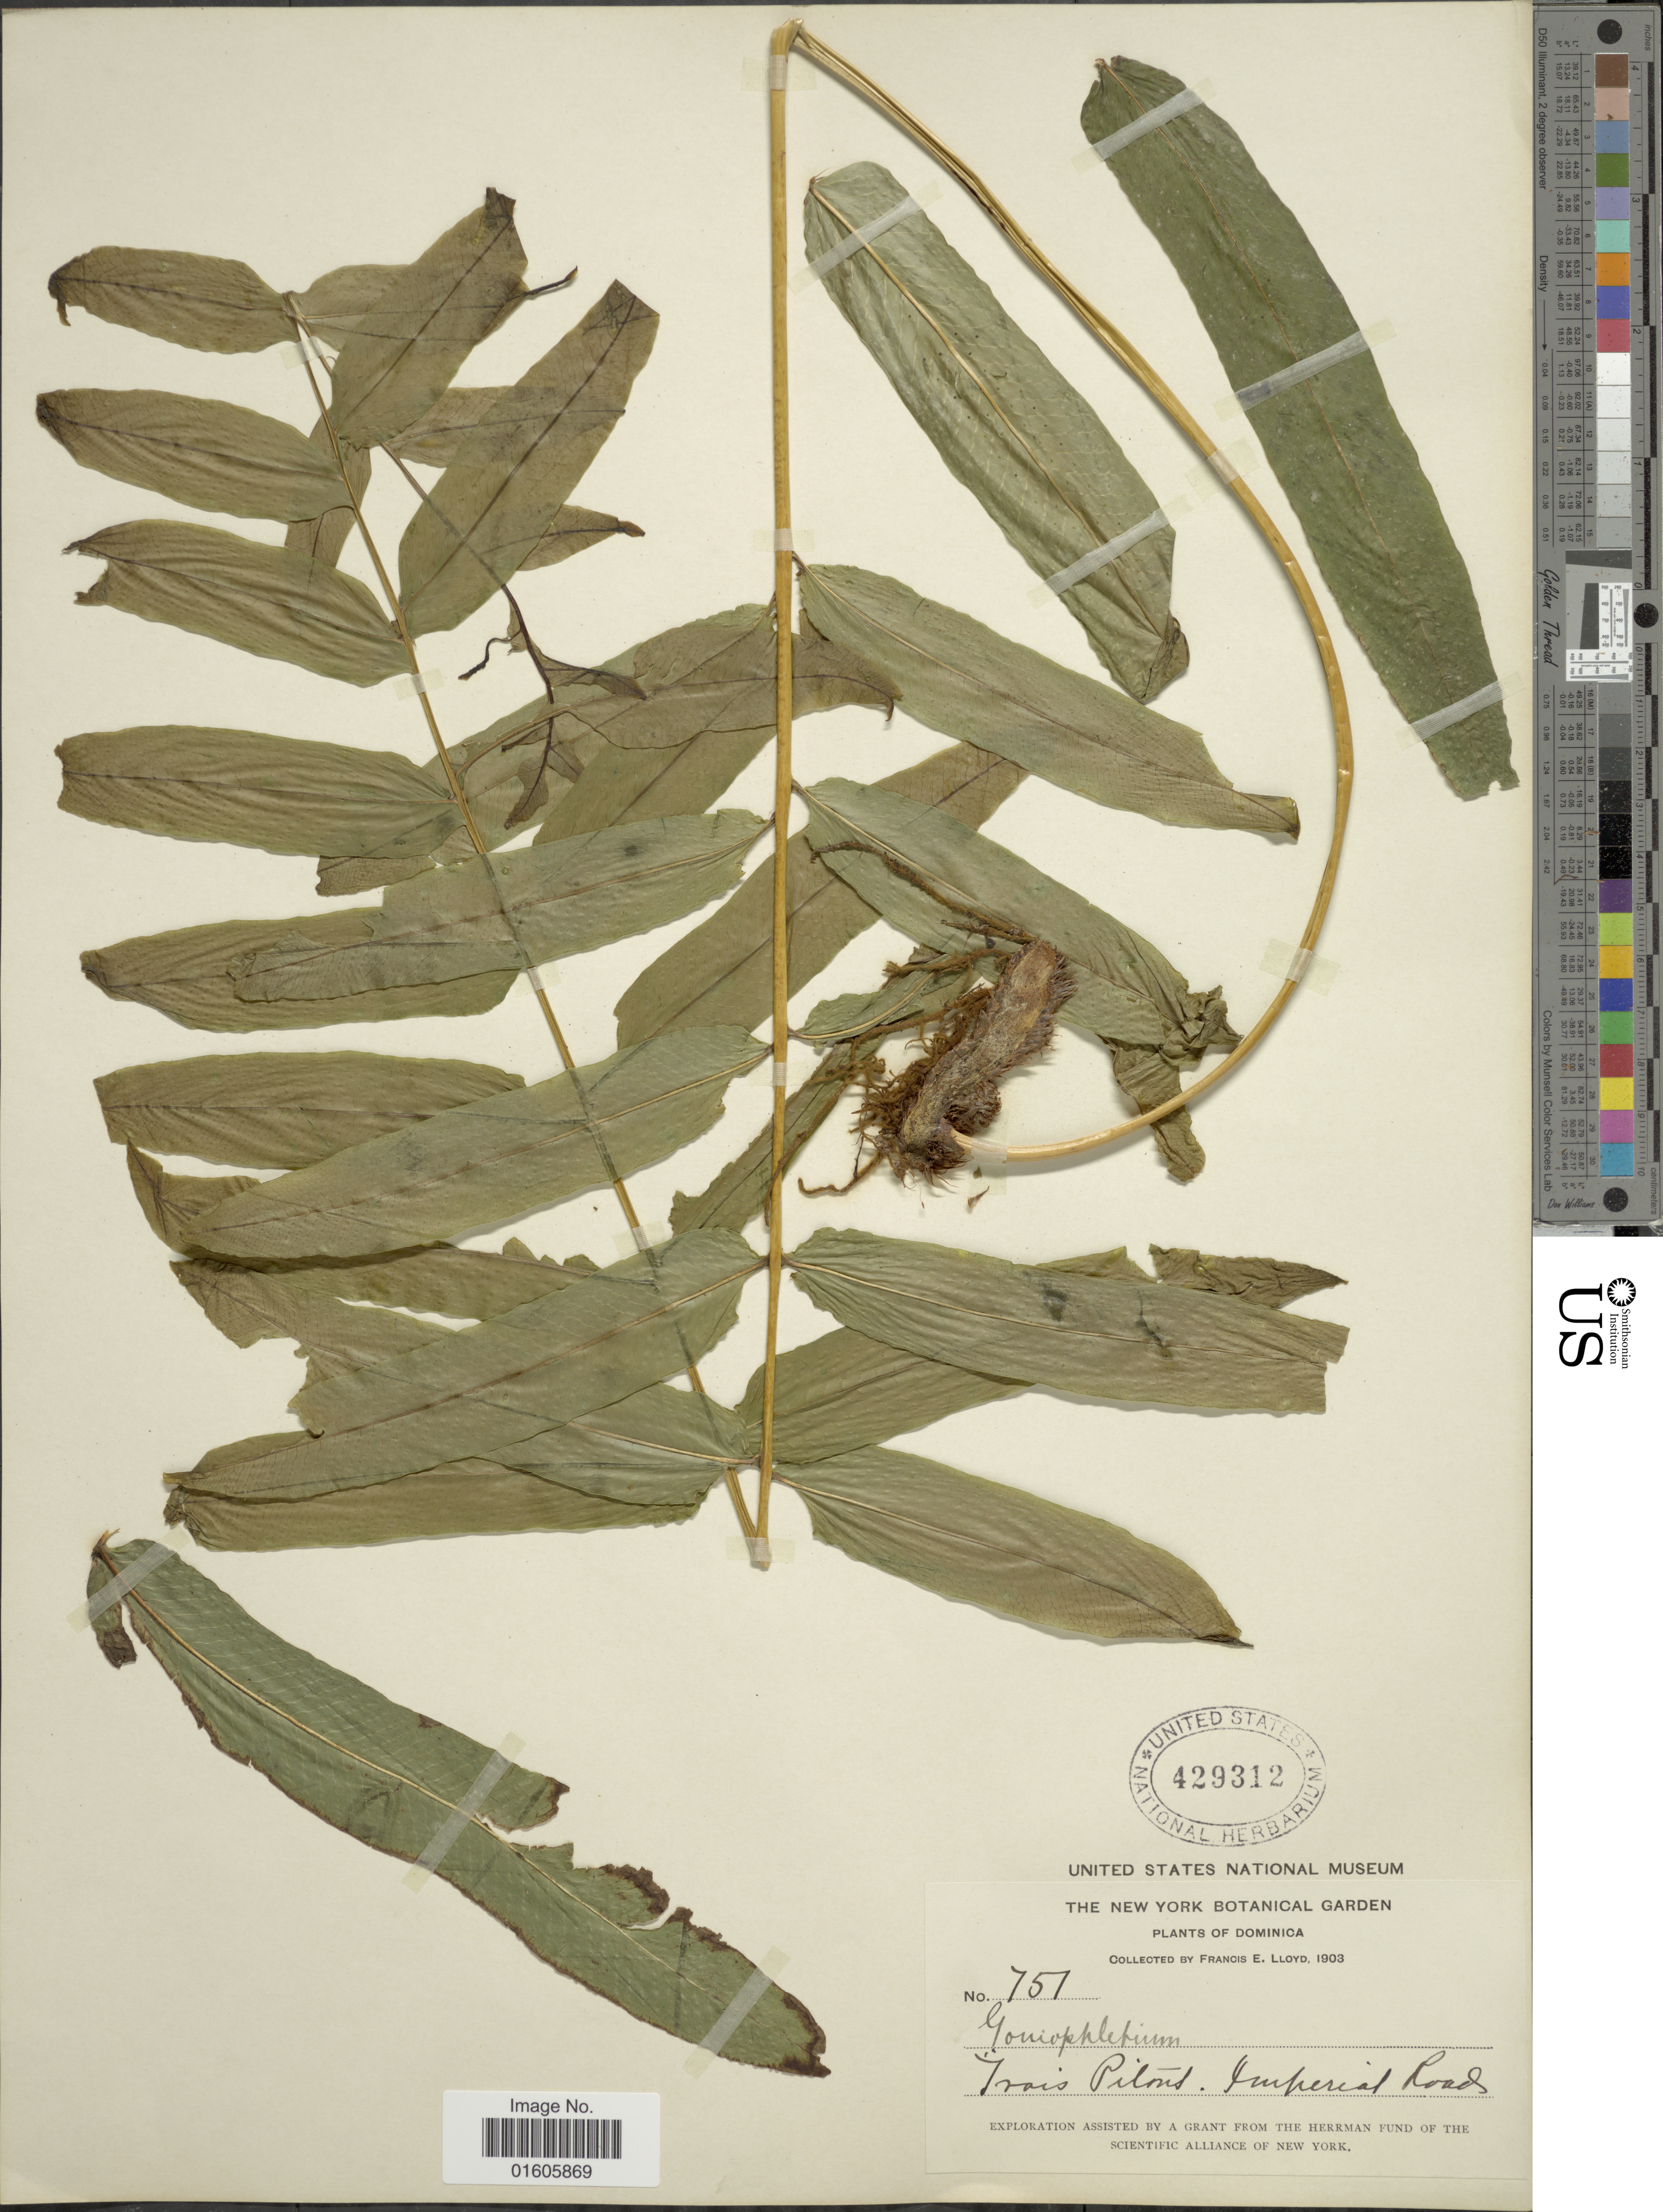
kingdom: Plantae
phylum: Tracheophyta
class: Polypodiopsida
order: Polypodiales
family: Polypodiaceae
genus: Serpocaulon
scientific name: Serpocaulon triseriale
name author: (Sw.) A.R. Sm.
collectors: Lloyd, C. E.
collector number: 751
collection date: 1903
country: Dominica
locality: Trois Pitons.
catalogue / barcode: US 429312